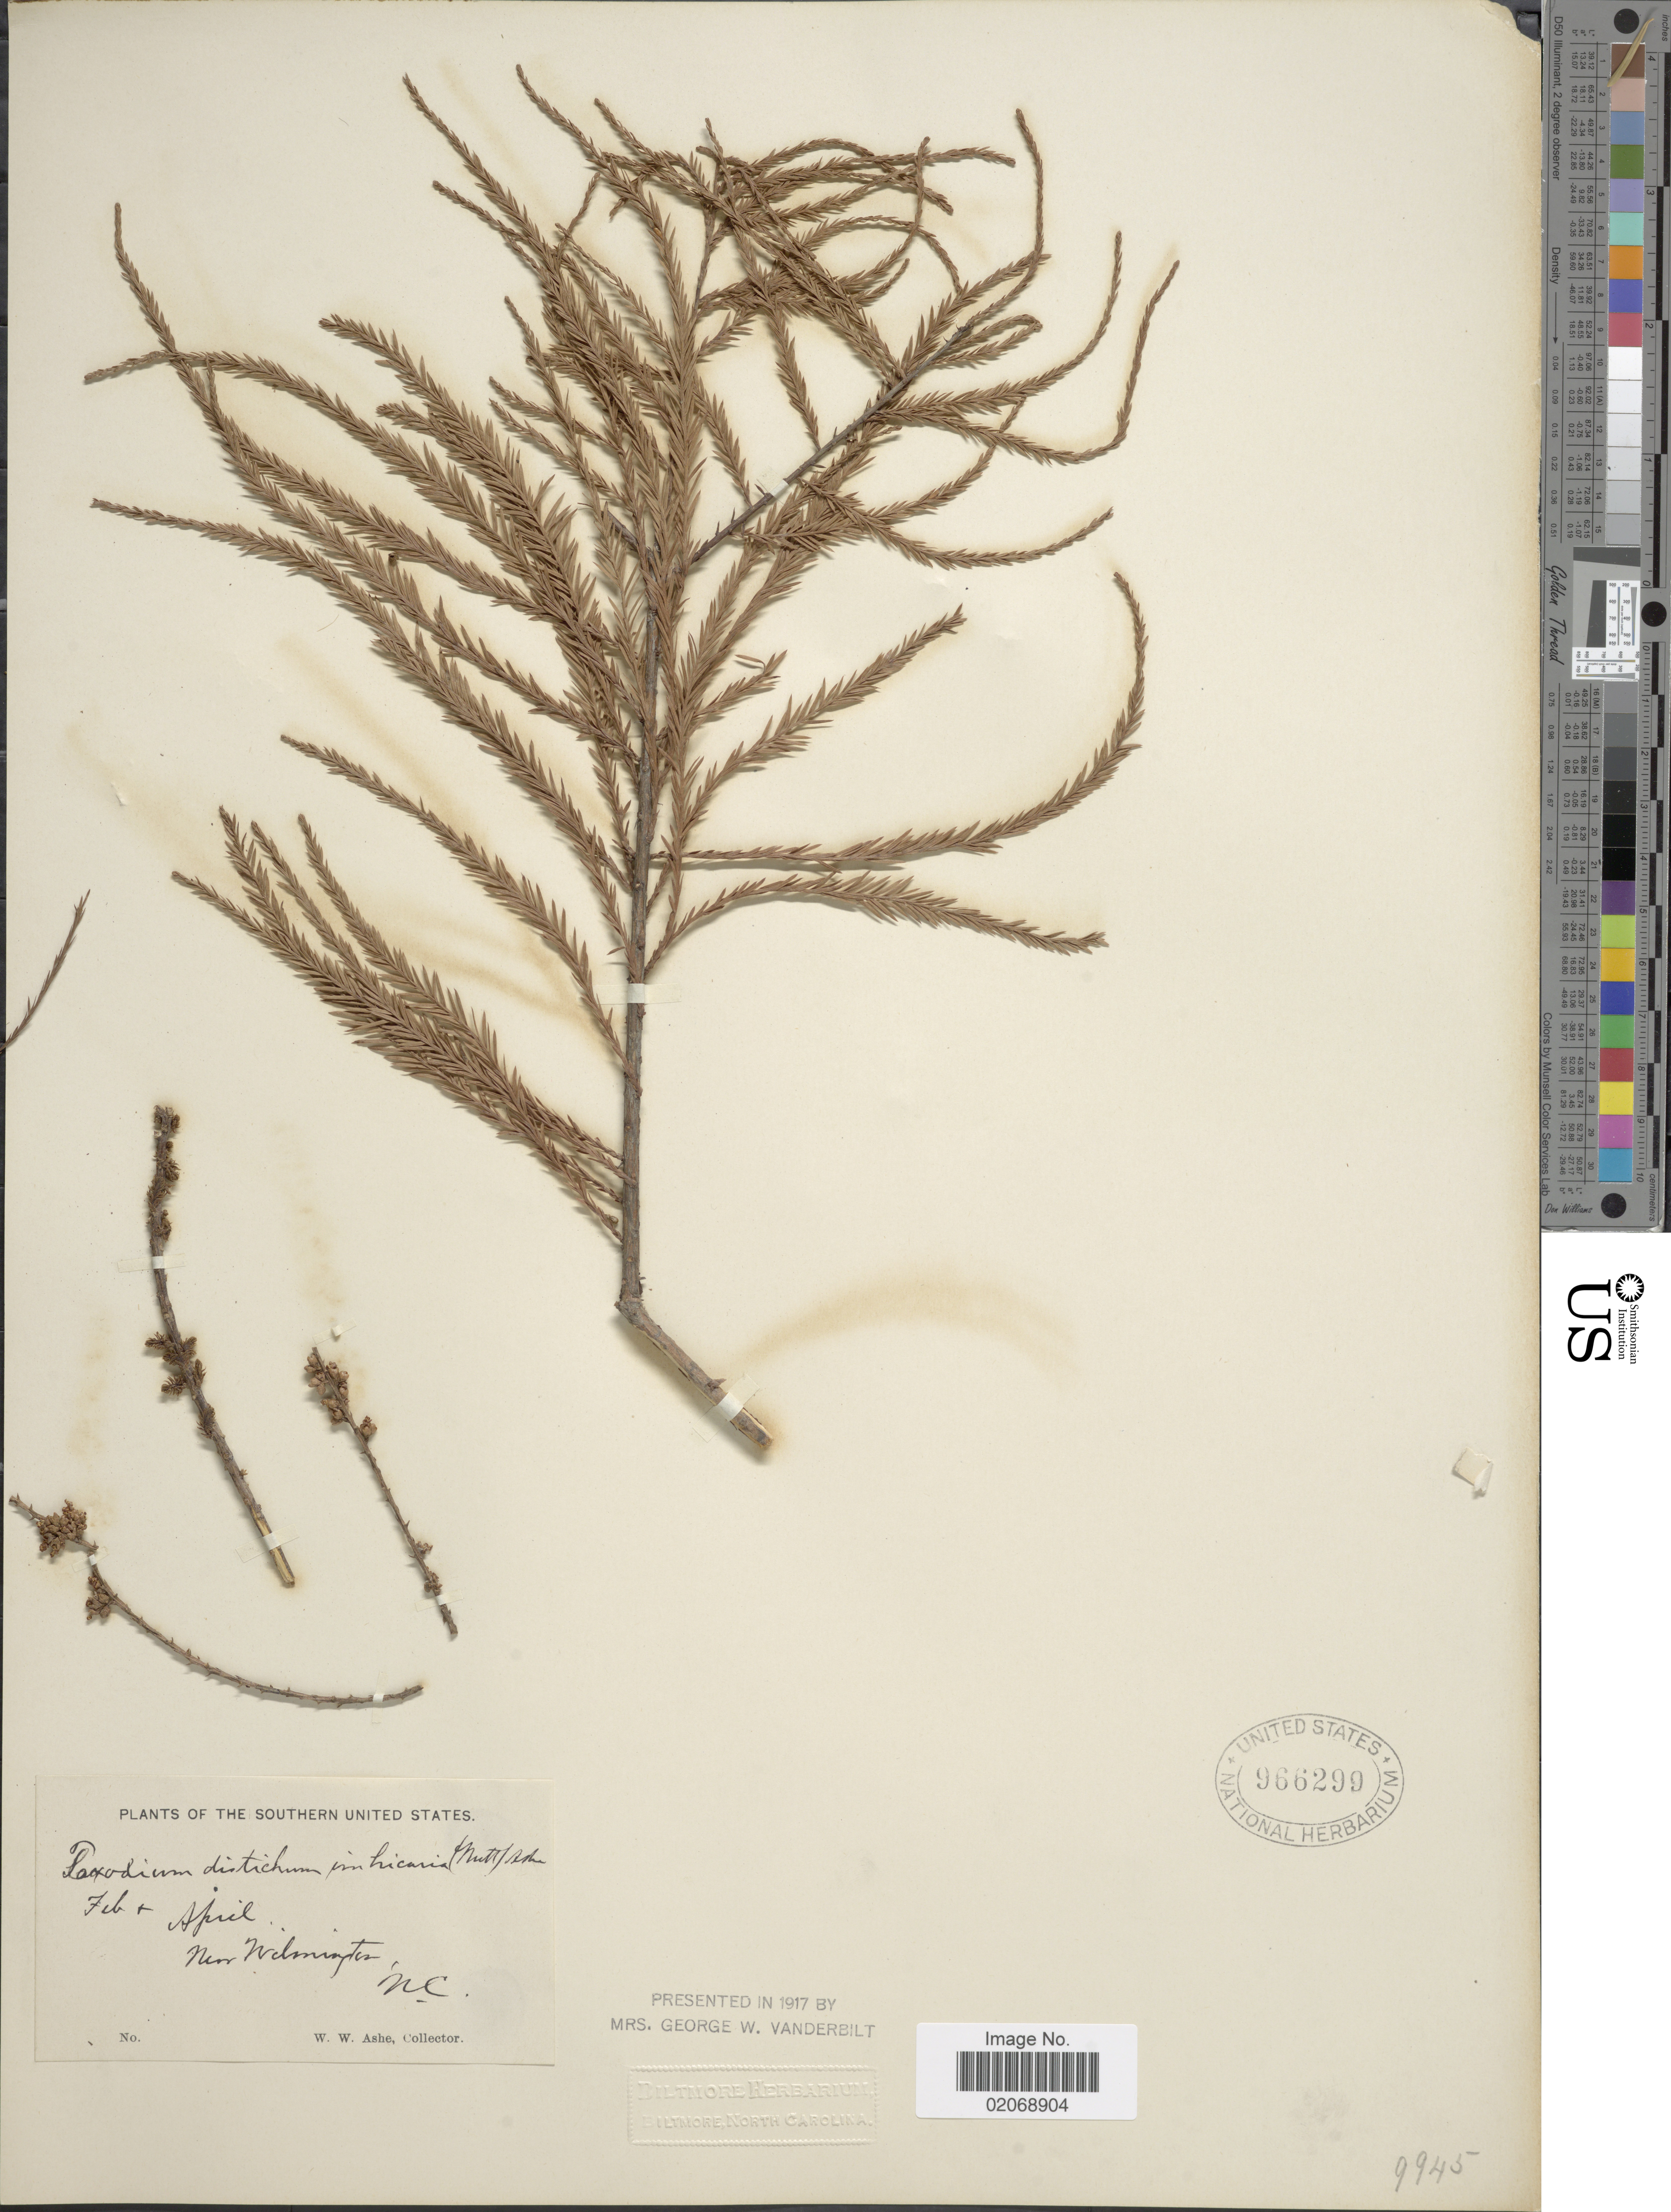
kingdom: Plantae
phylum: Tracheophyta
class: Pinopsida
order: Pinales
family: Cupressaceae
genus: Taxodium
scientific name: Taxodium ascendens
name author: Brongn.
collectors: W. W. Ashe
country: United States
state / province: North Carolina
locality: Near Wilmington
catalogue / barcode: US 966299